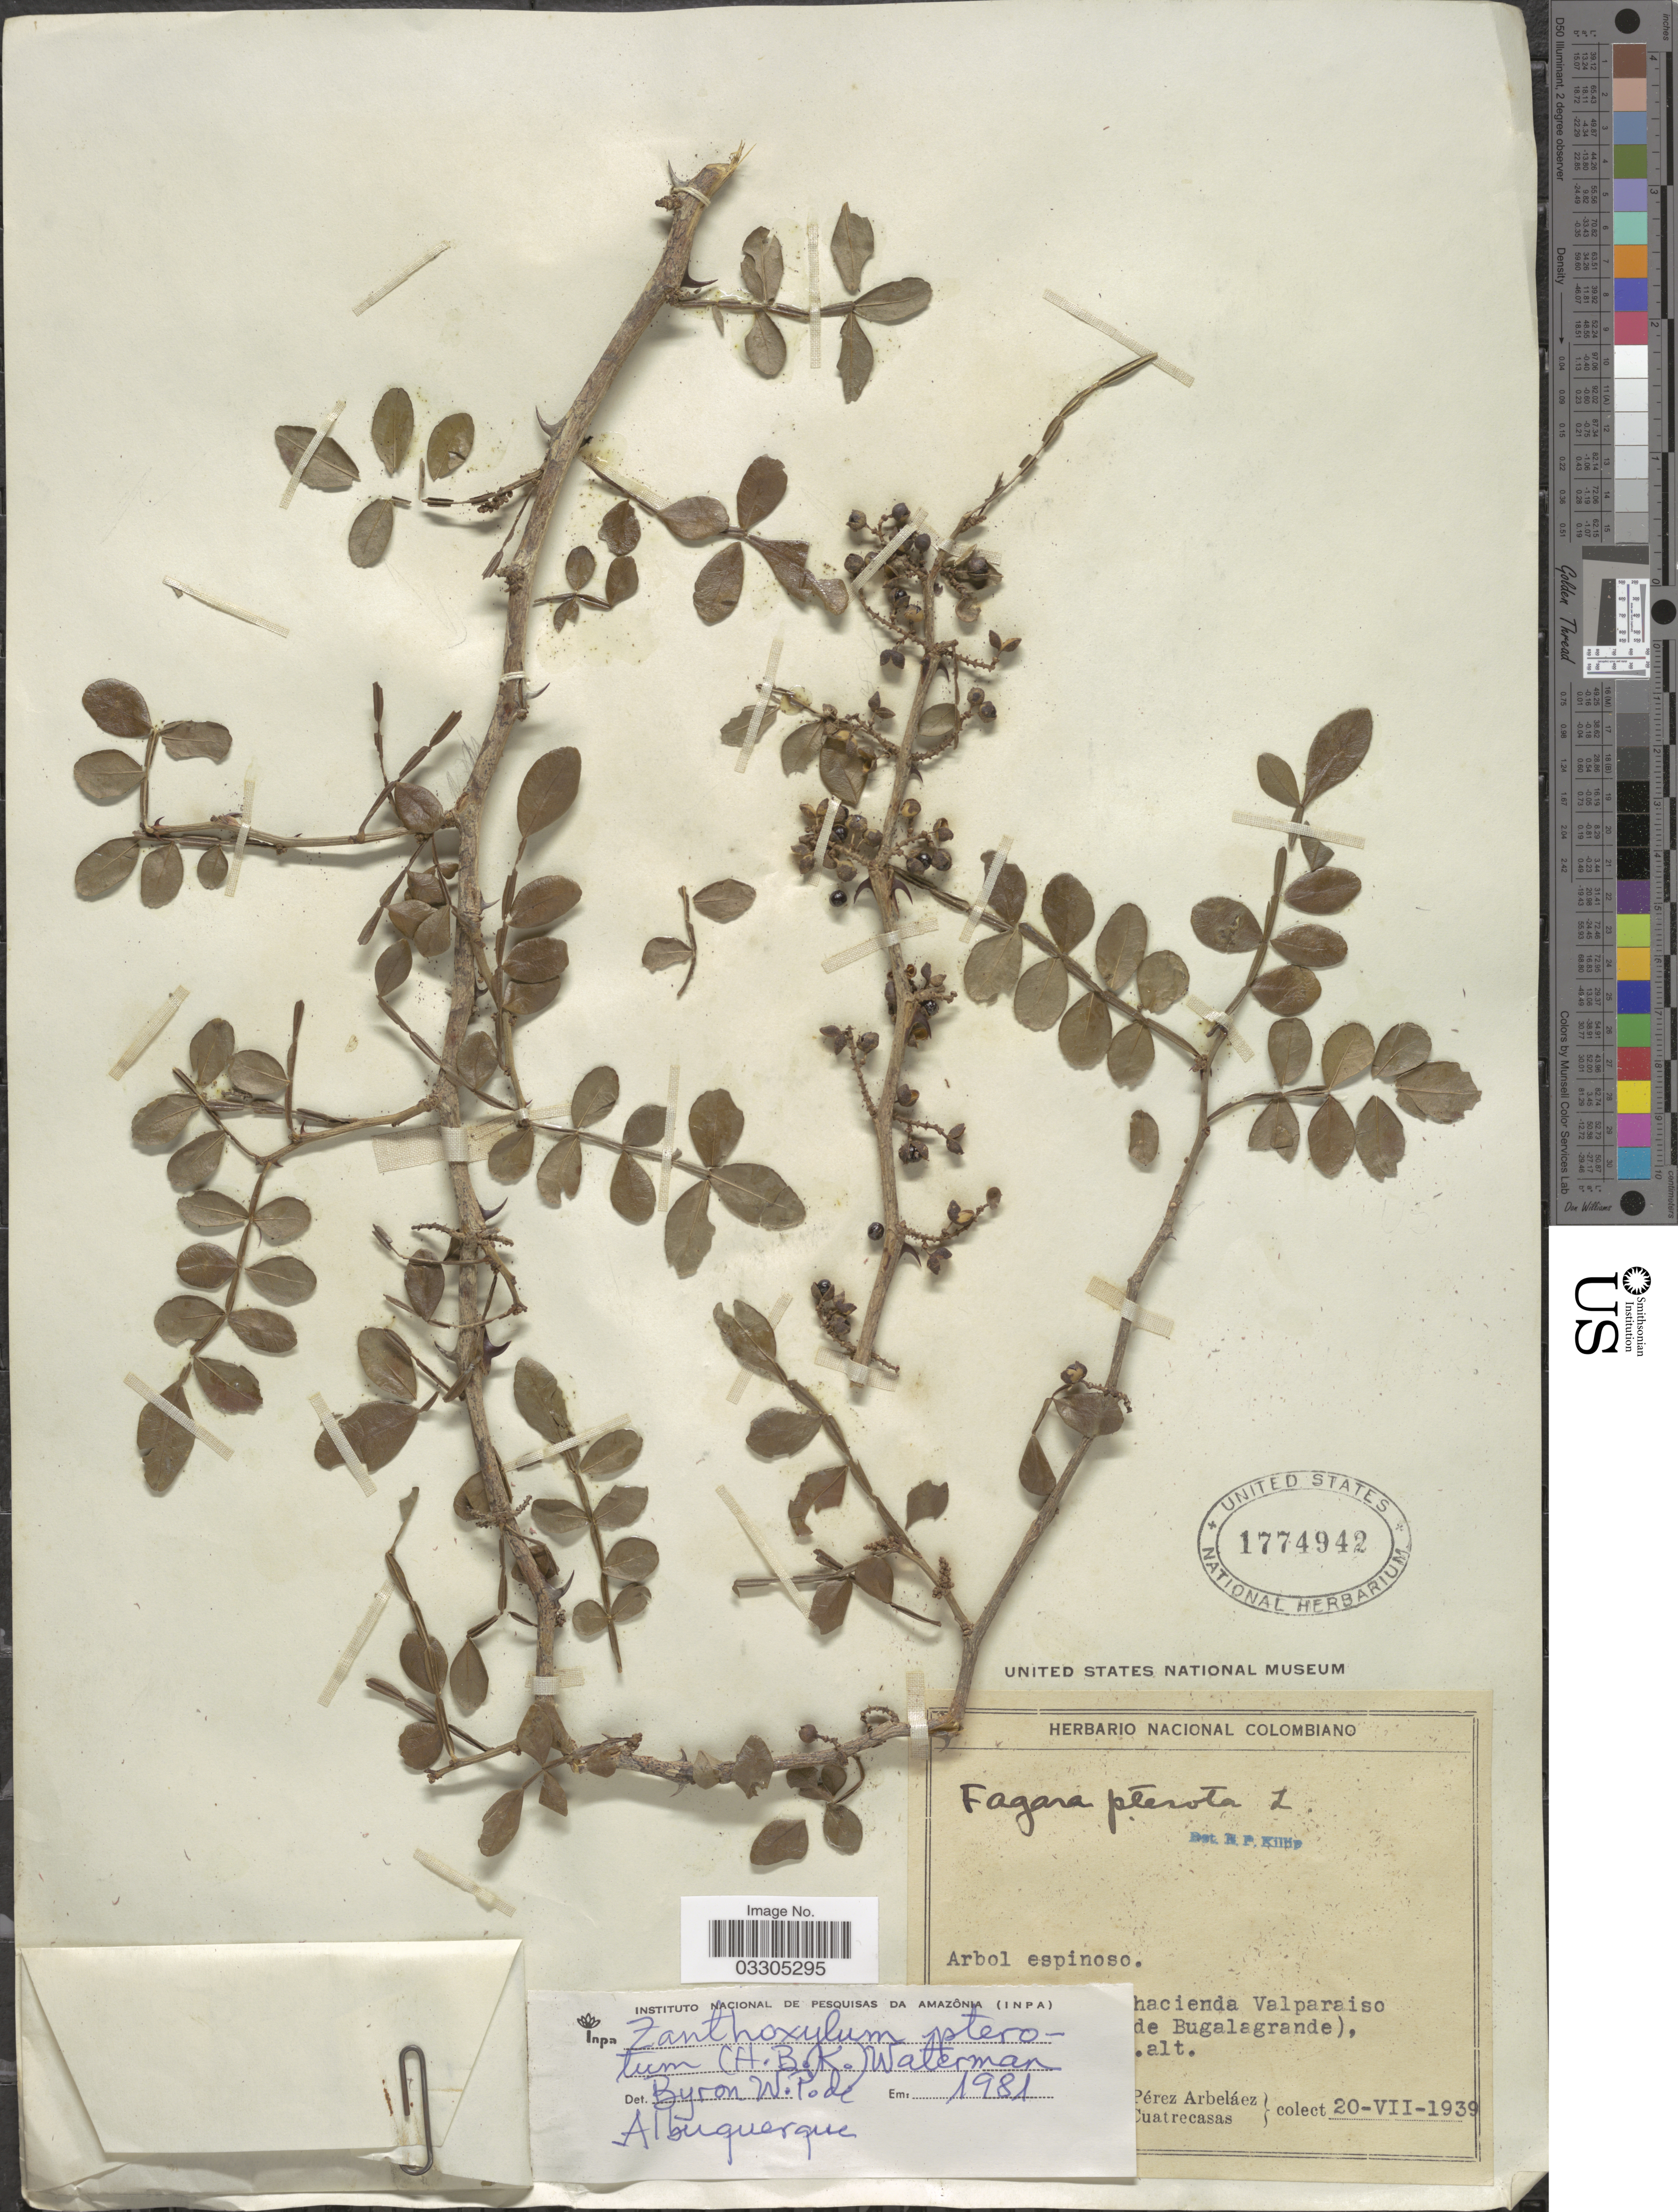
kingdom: Plantae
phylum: Tracheophyta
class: Magnoliopsida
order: Sapindales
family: Rutaceae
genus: Zanthoxylum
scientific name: Zanthoxylum fagara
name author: (L.) Sarg.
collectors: E. Pérez Arbeláez & J. Cuatrecasas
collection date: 1939-07-20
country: Colombia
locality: [illegible text] hacienda Valparaiso [illegible text] de Bugalagrande), [illegible text].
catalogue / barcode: US 1774942